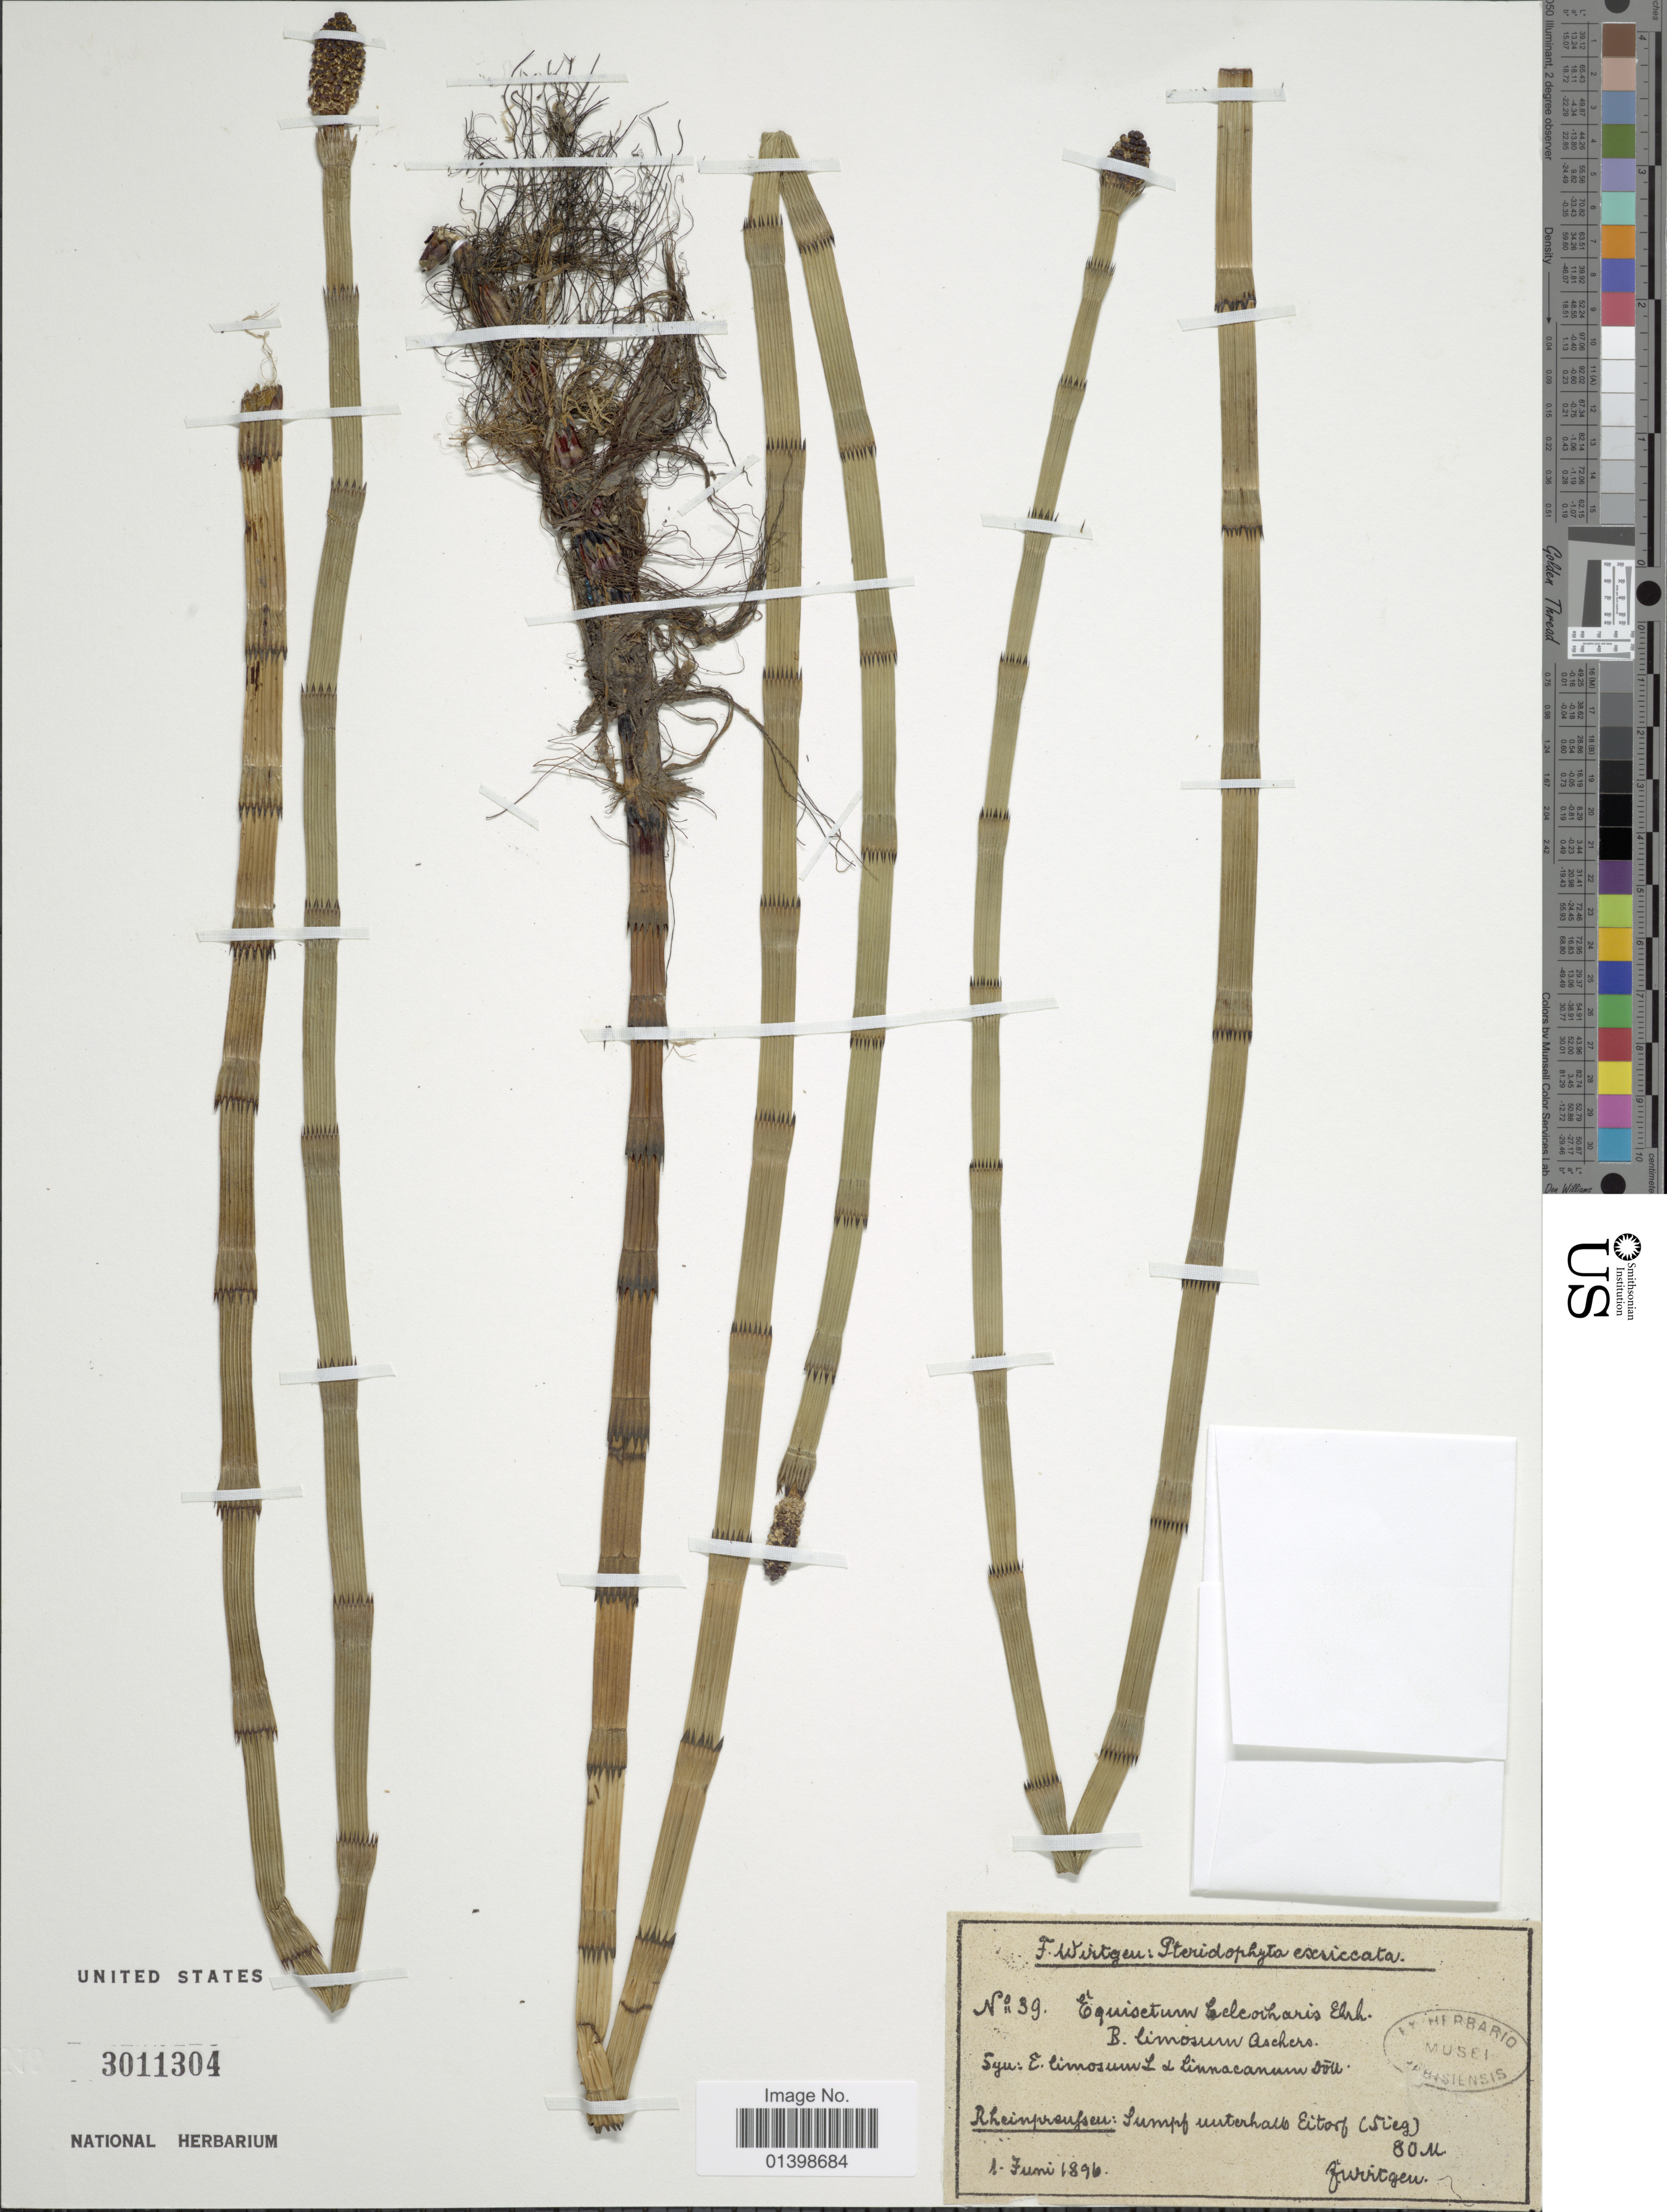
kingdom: Plantae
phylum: Tracheophyta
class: Polypodiopsida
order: Equisetales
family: Equisetaceae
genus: Equisetum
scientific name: Equisetum fluviatile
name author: L.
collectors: F. Wirtgen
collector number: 39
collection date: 1896-06-01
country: Germany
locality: Rheinpraufsen: Sumpf unterhals Eitorf (Stieg) [interpreted]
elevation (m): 80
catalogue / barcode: US 3011304